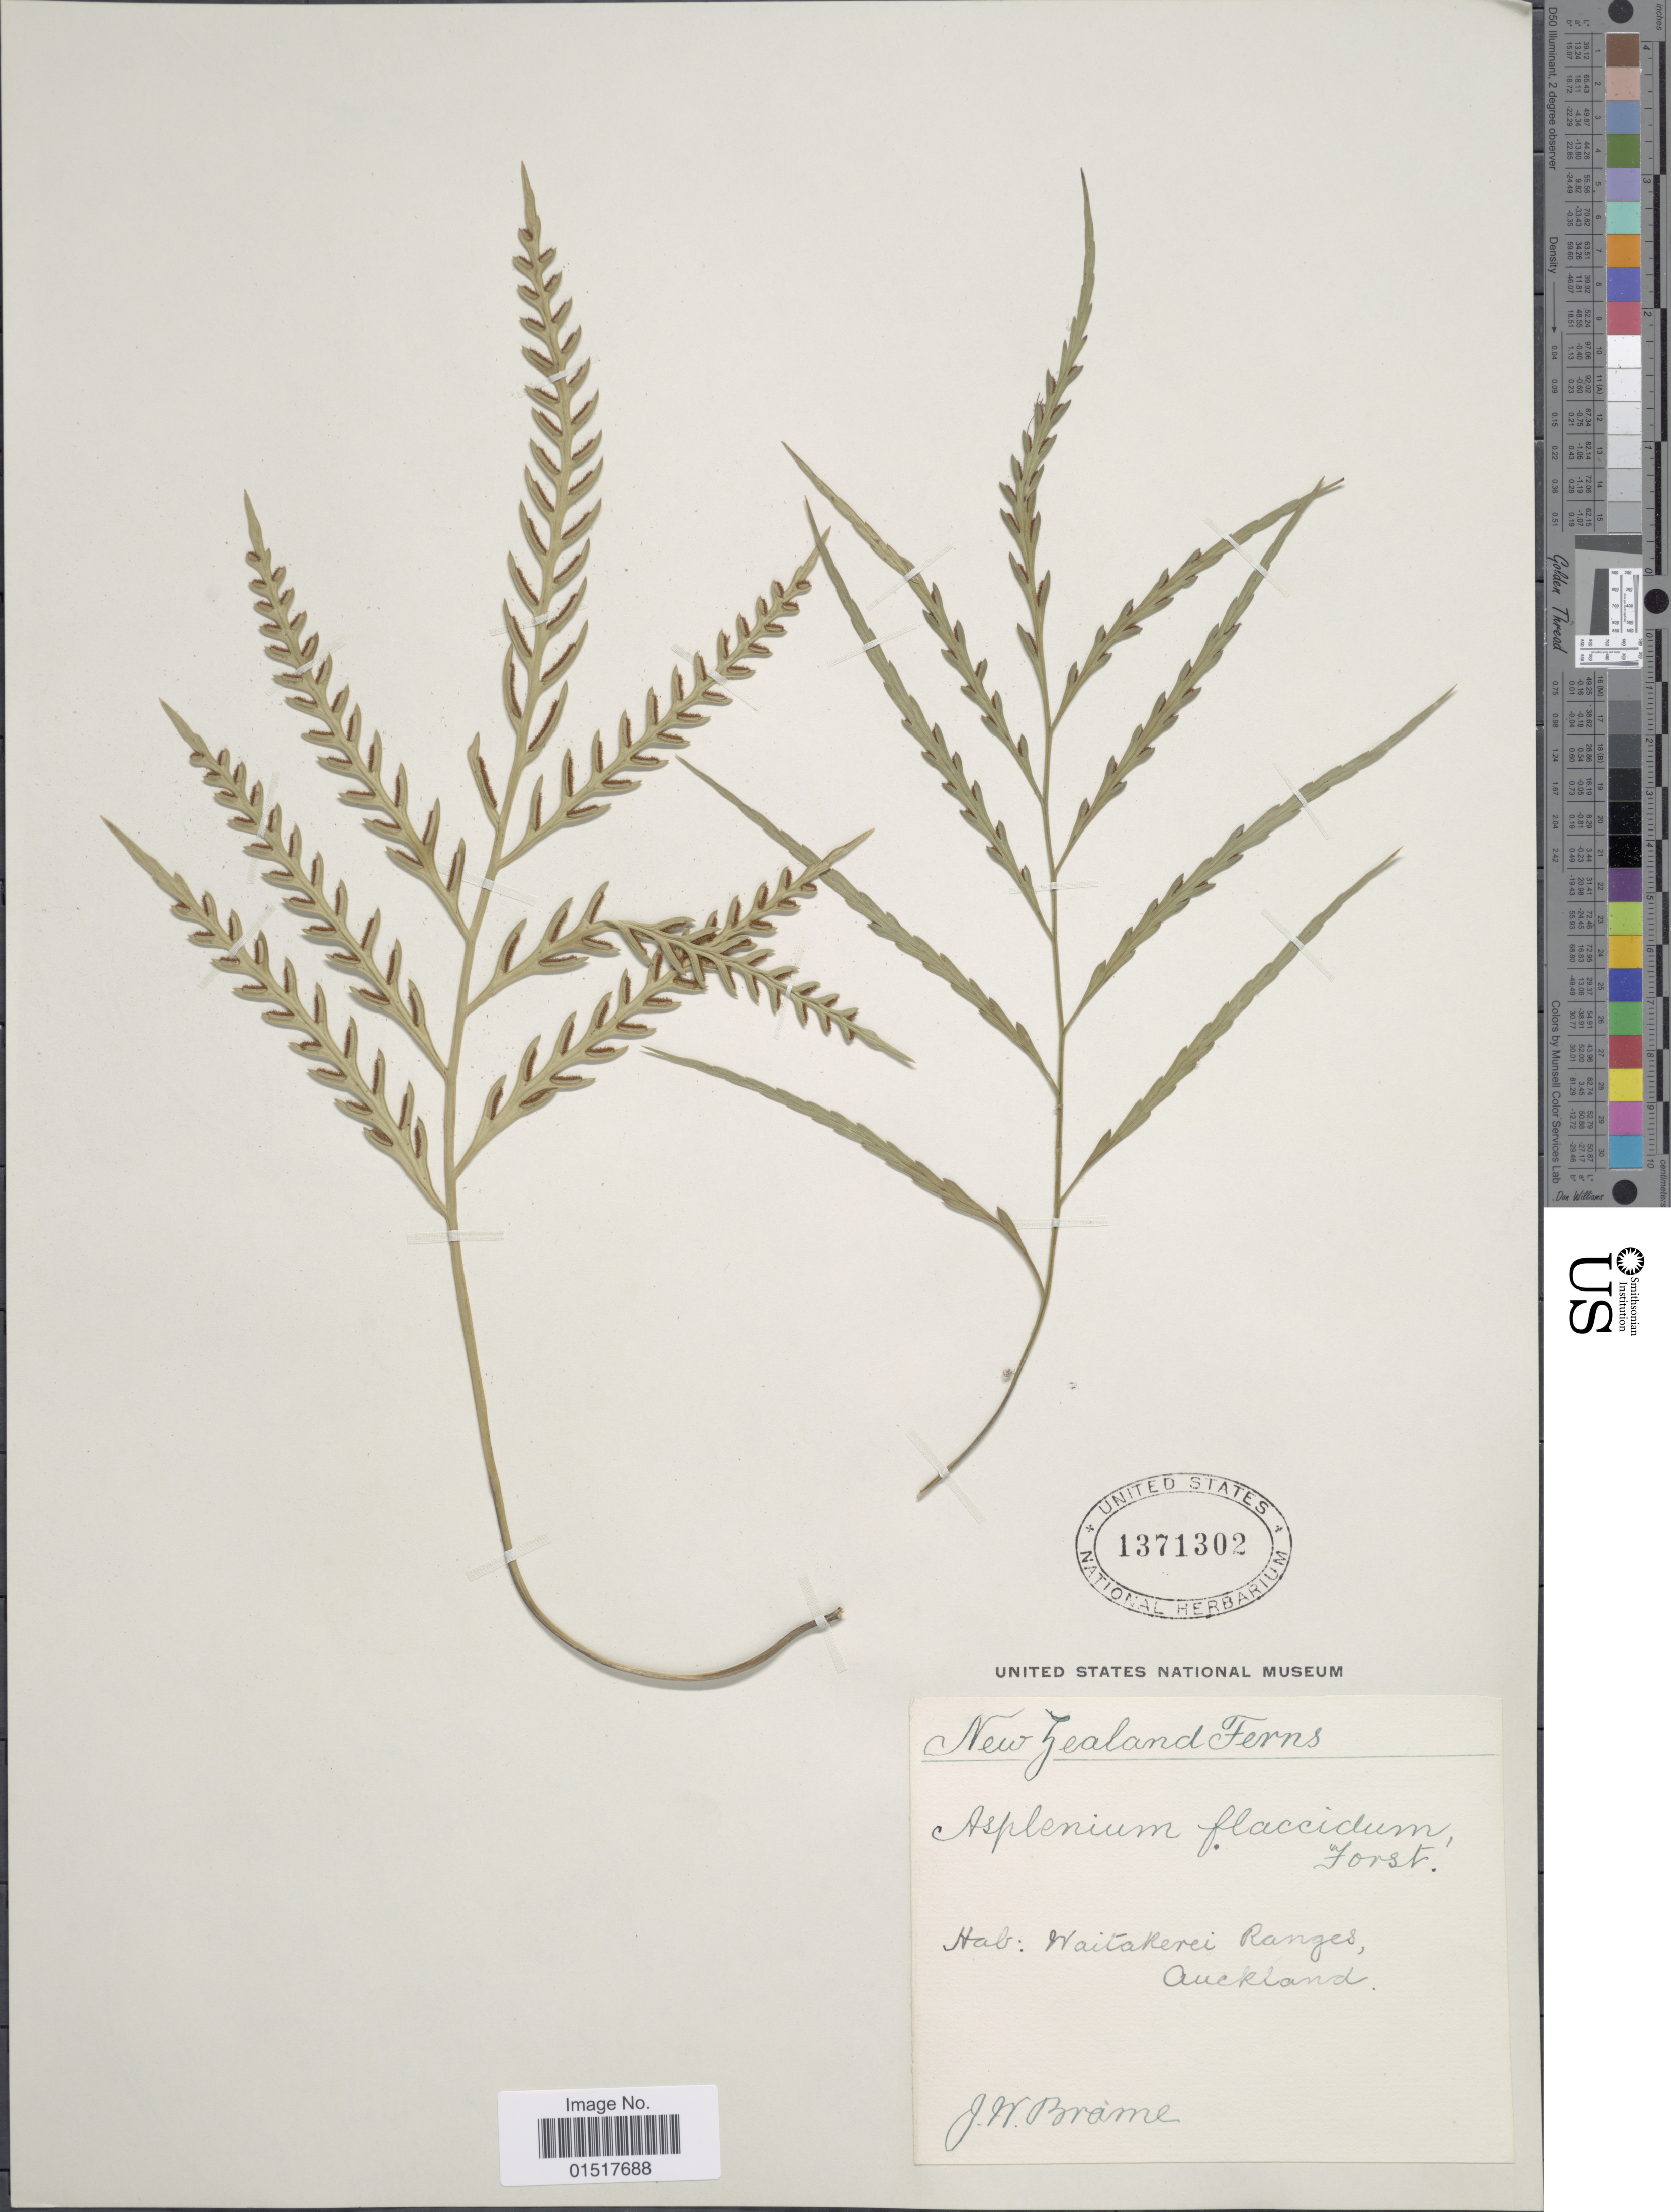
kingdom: Plantae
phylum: Tracheophyta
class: Polypodiopsida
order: Polypodiales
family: Aspleniaceae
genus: Asplenium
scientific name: Asplenium flaccidum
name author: Bonap.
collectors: J. Brame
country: New Zealand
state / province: Auckland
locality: Waitakerei Ranges.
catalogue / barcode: US 1371302